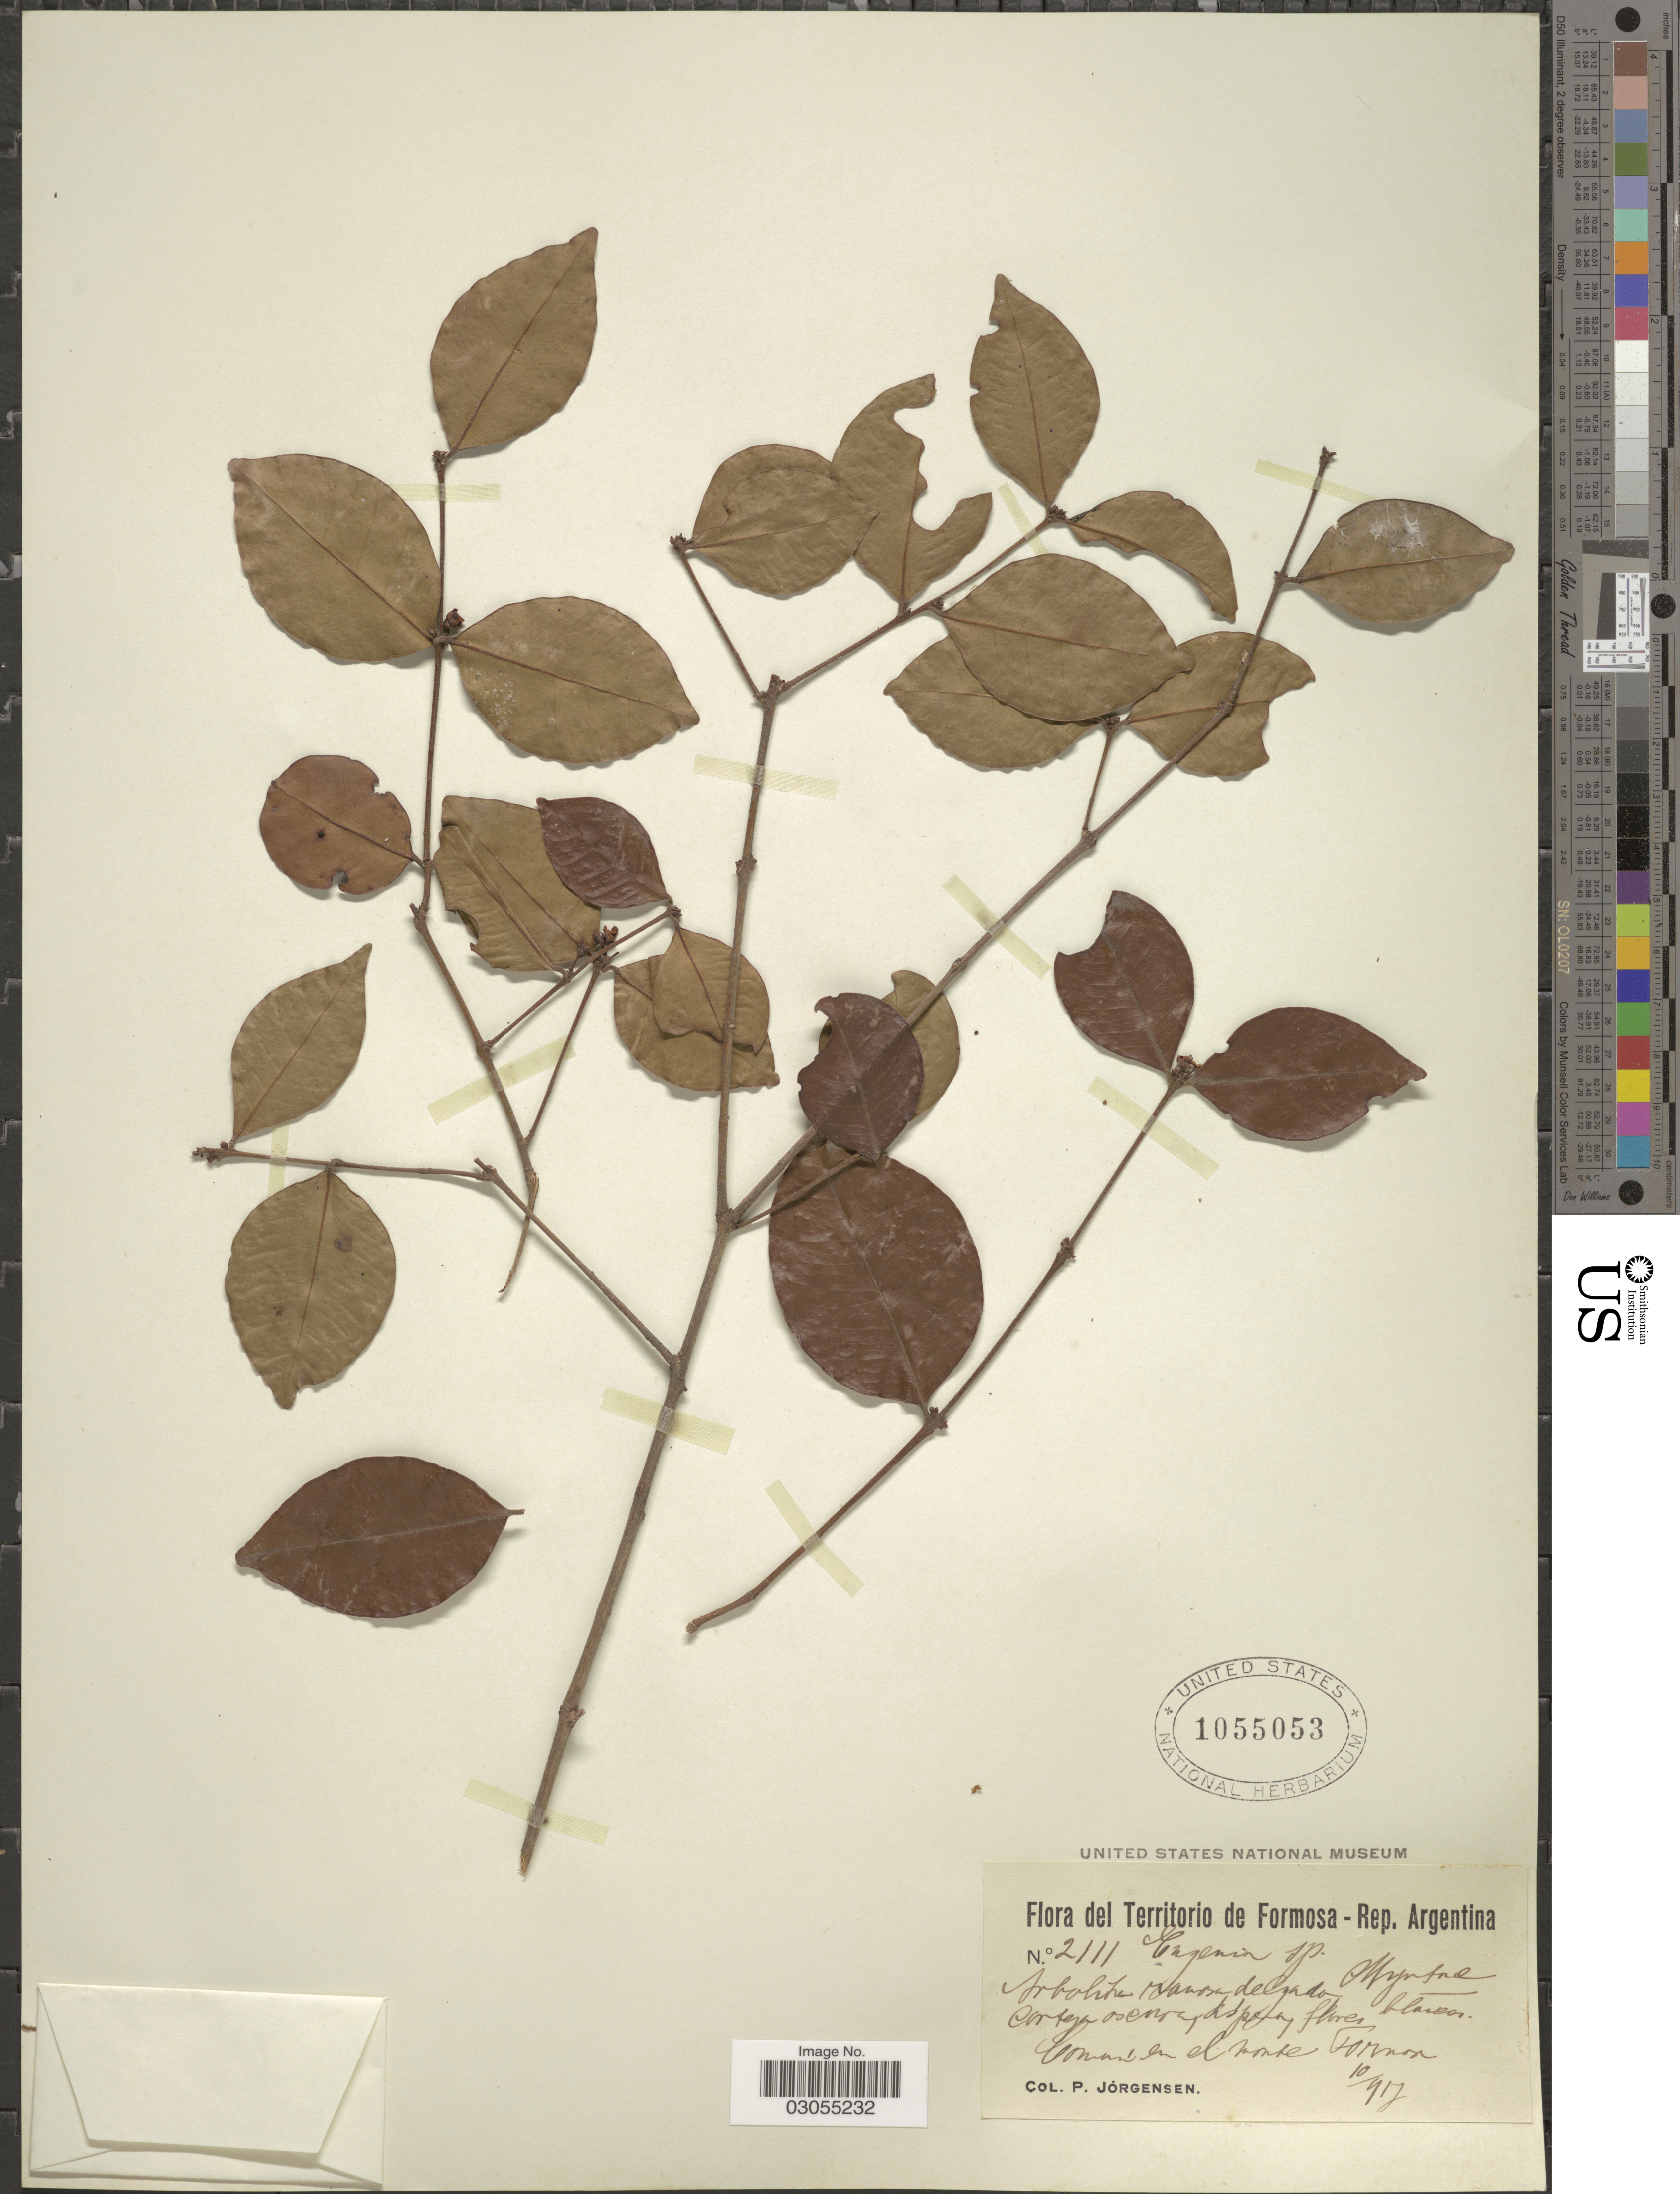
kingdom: Plantae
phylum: Tracheophyta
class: Magnoliopsida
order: Myrtales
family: Myrtaceae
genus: Eugenia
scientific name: Eugenia sp.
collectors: P. Jörgensen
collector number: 2111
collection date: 1917-10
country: Argentina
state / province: Formosa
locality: Territorio de Formosa - Rep. Argentina. Comun en el Monte Formosa.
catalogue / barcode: US 1055053